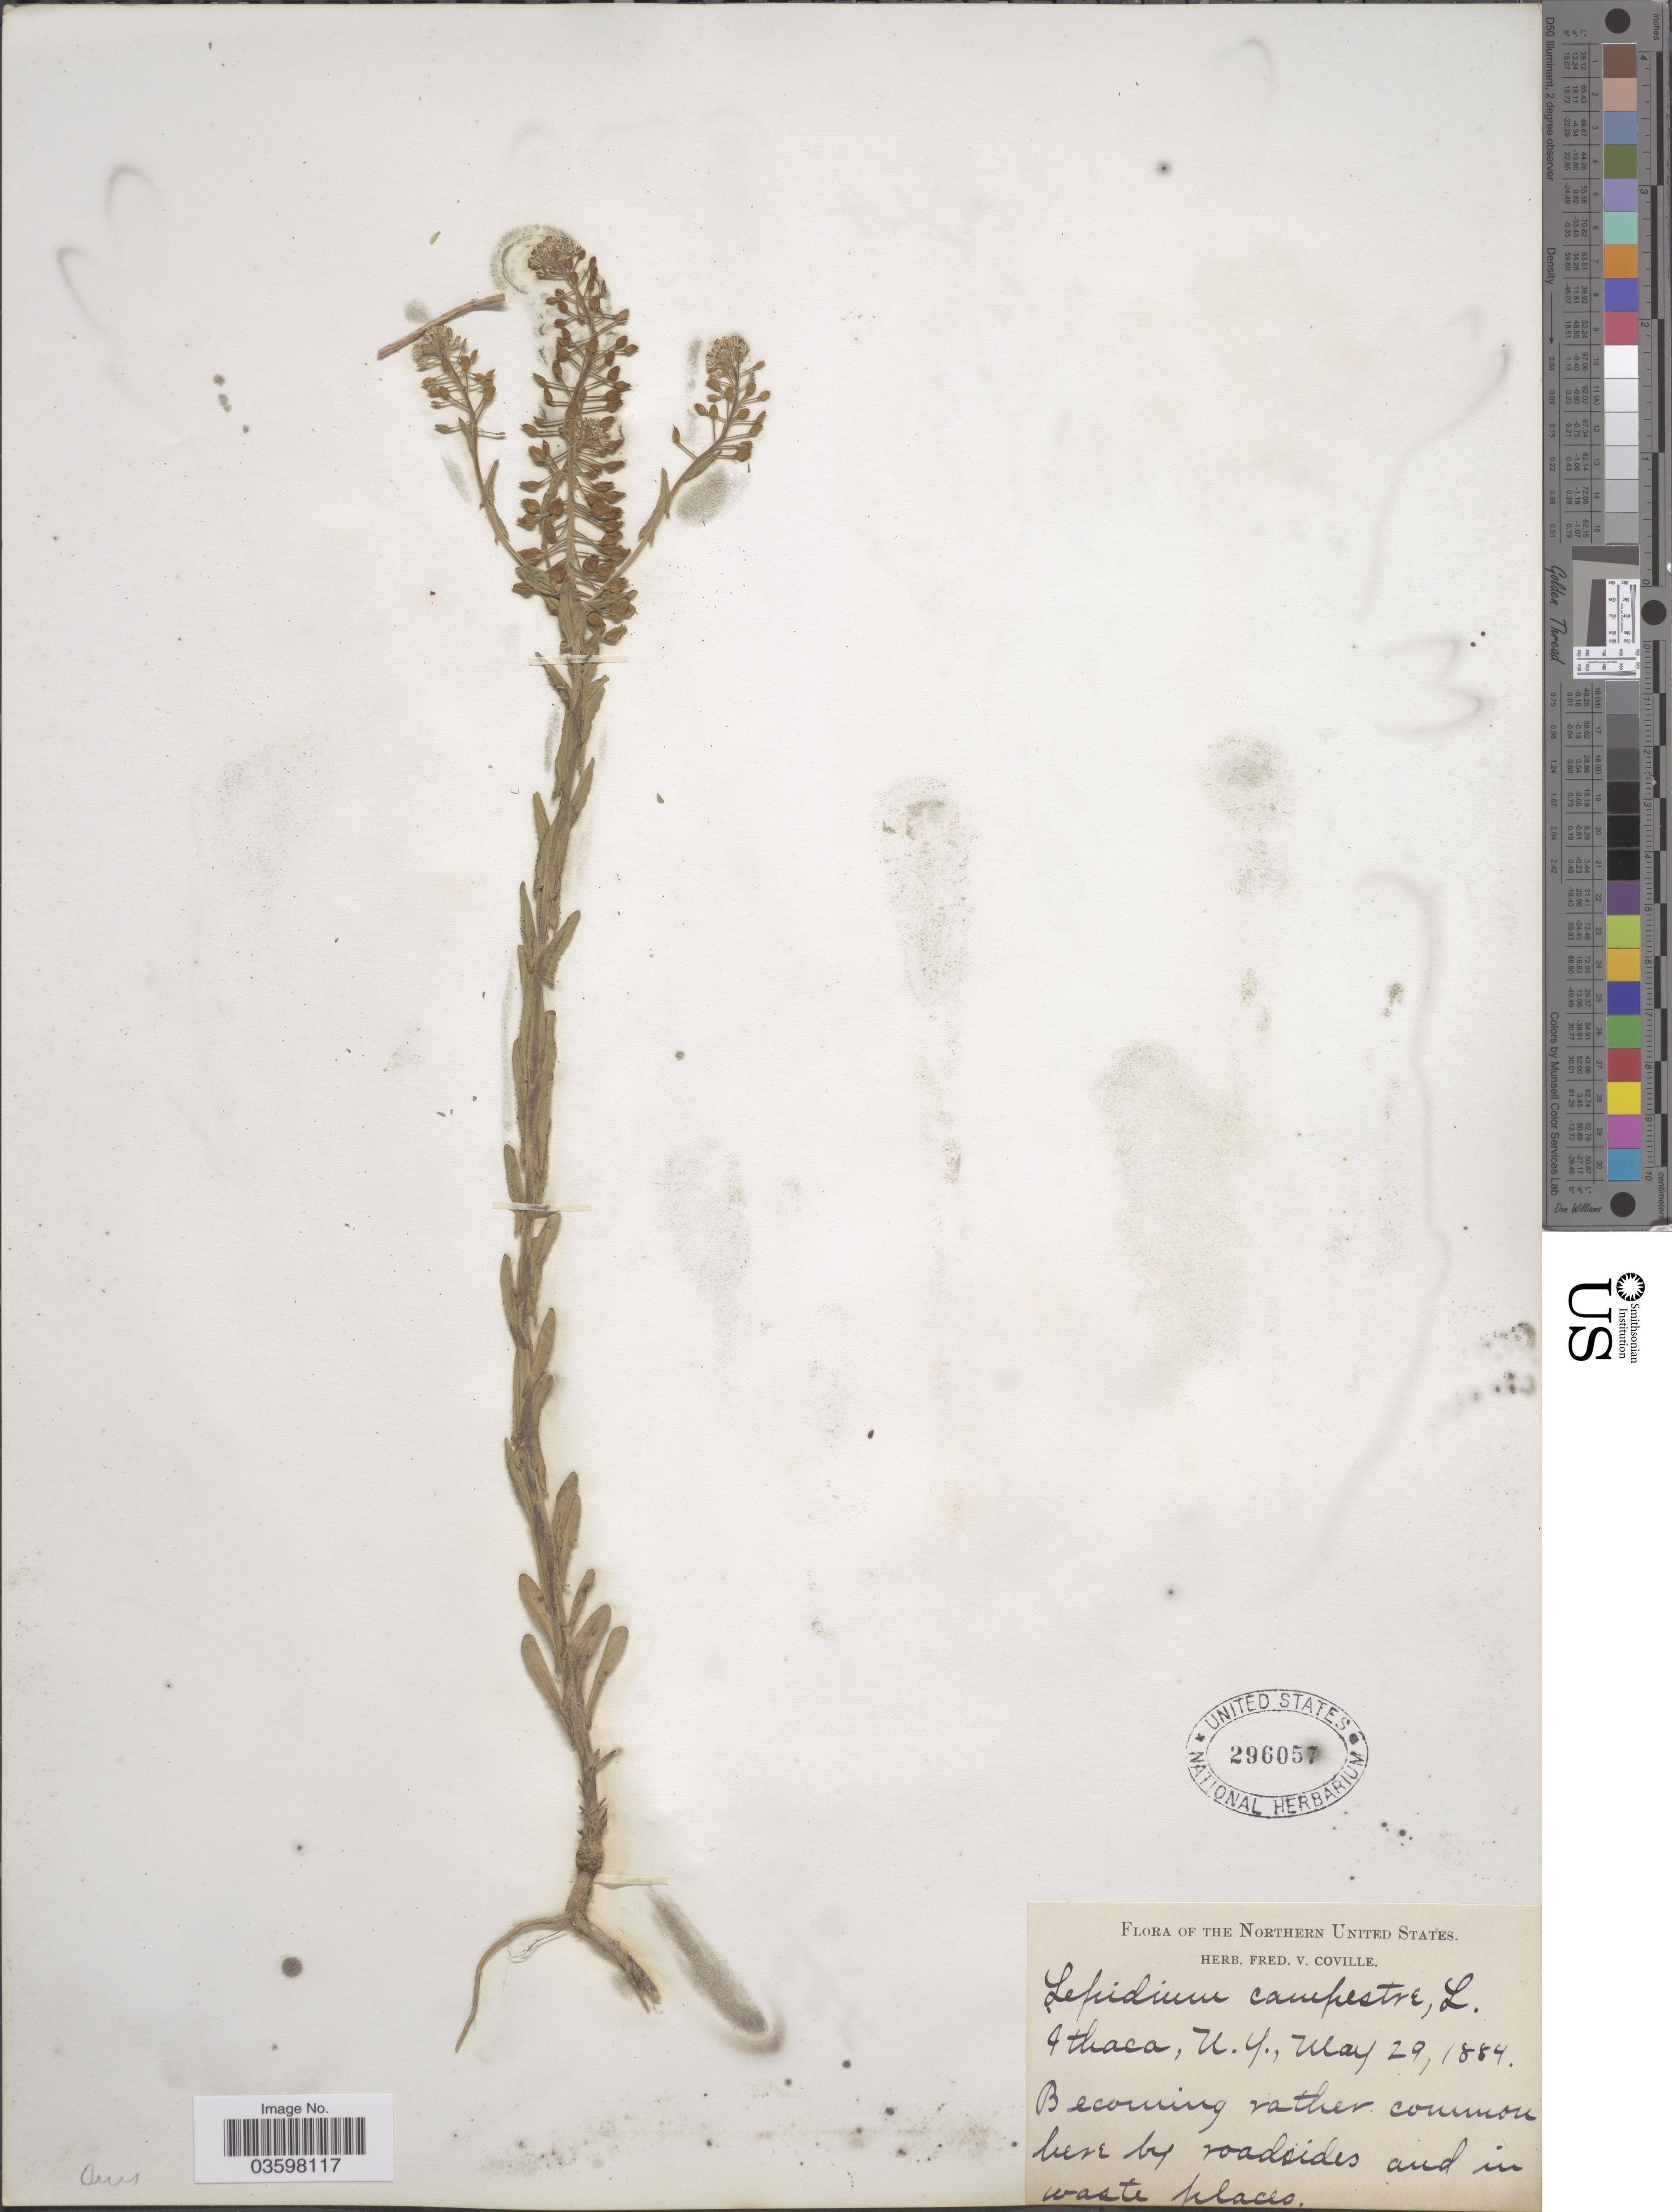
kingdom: Plantae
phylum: Tracheophyta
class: Magnoliopsida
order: Brassicales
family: Brassicaceae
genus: Lepidium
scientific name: Lepidium campestre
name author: (L.) W.T. Aiton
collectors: ex herb. Fred. V. Coville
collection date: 1884-05-29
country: United States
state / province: New York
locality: Northern United States. Ithaca.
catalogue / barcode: US 296057